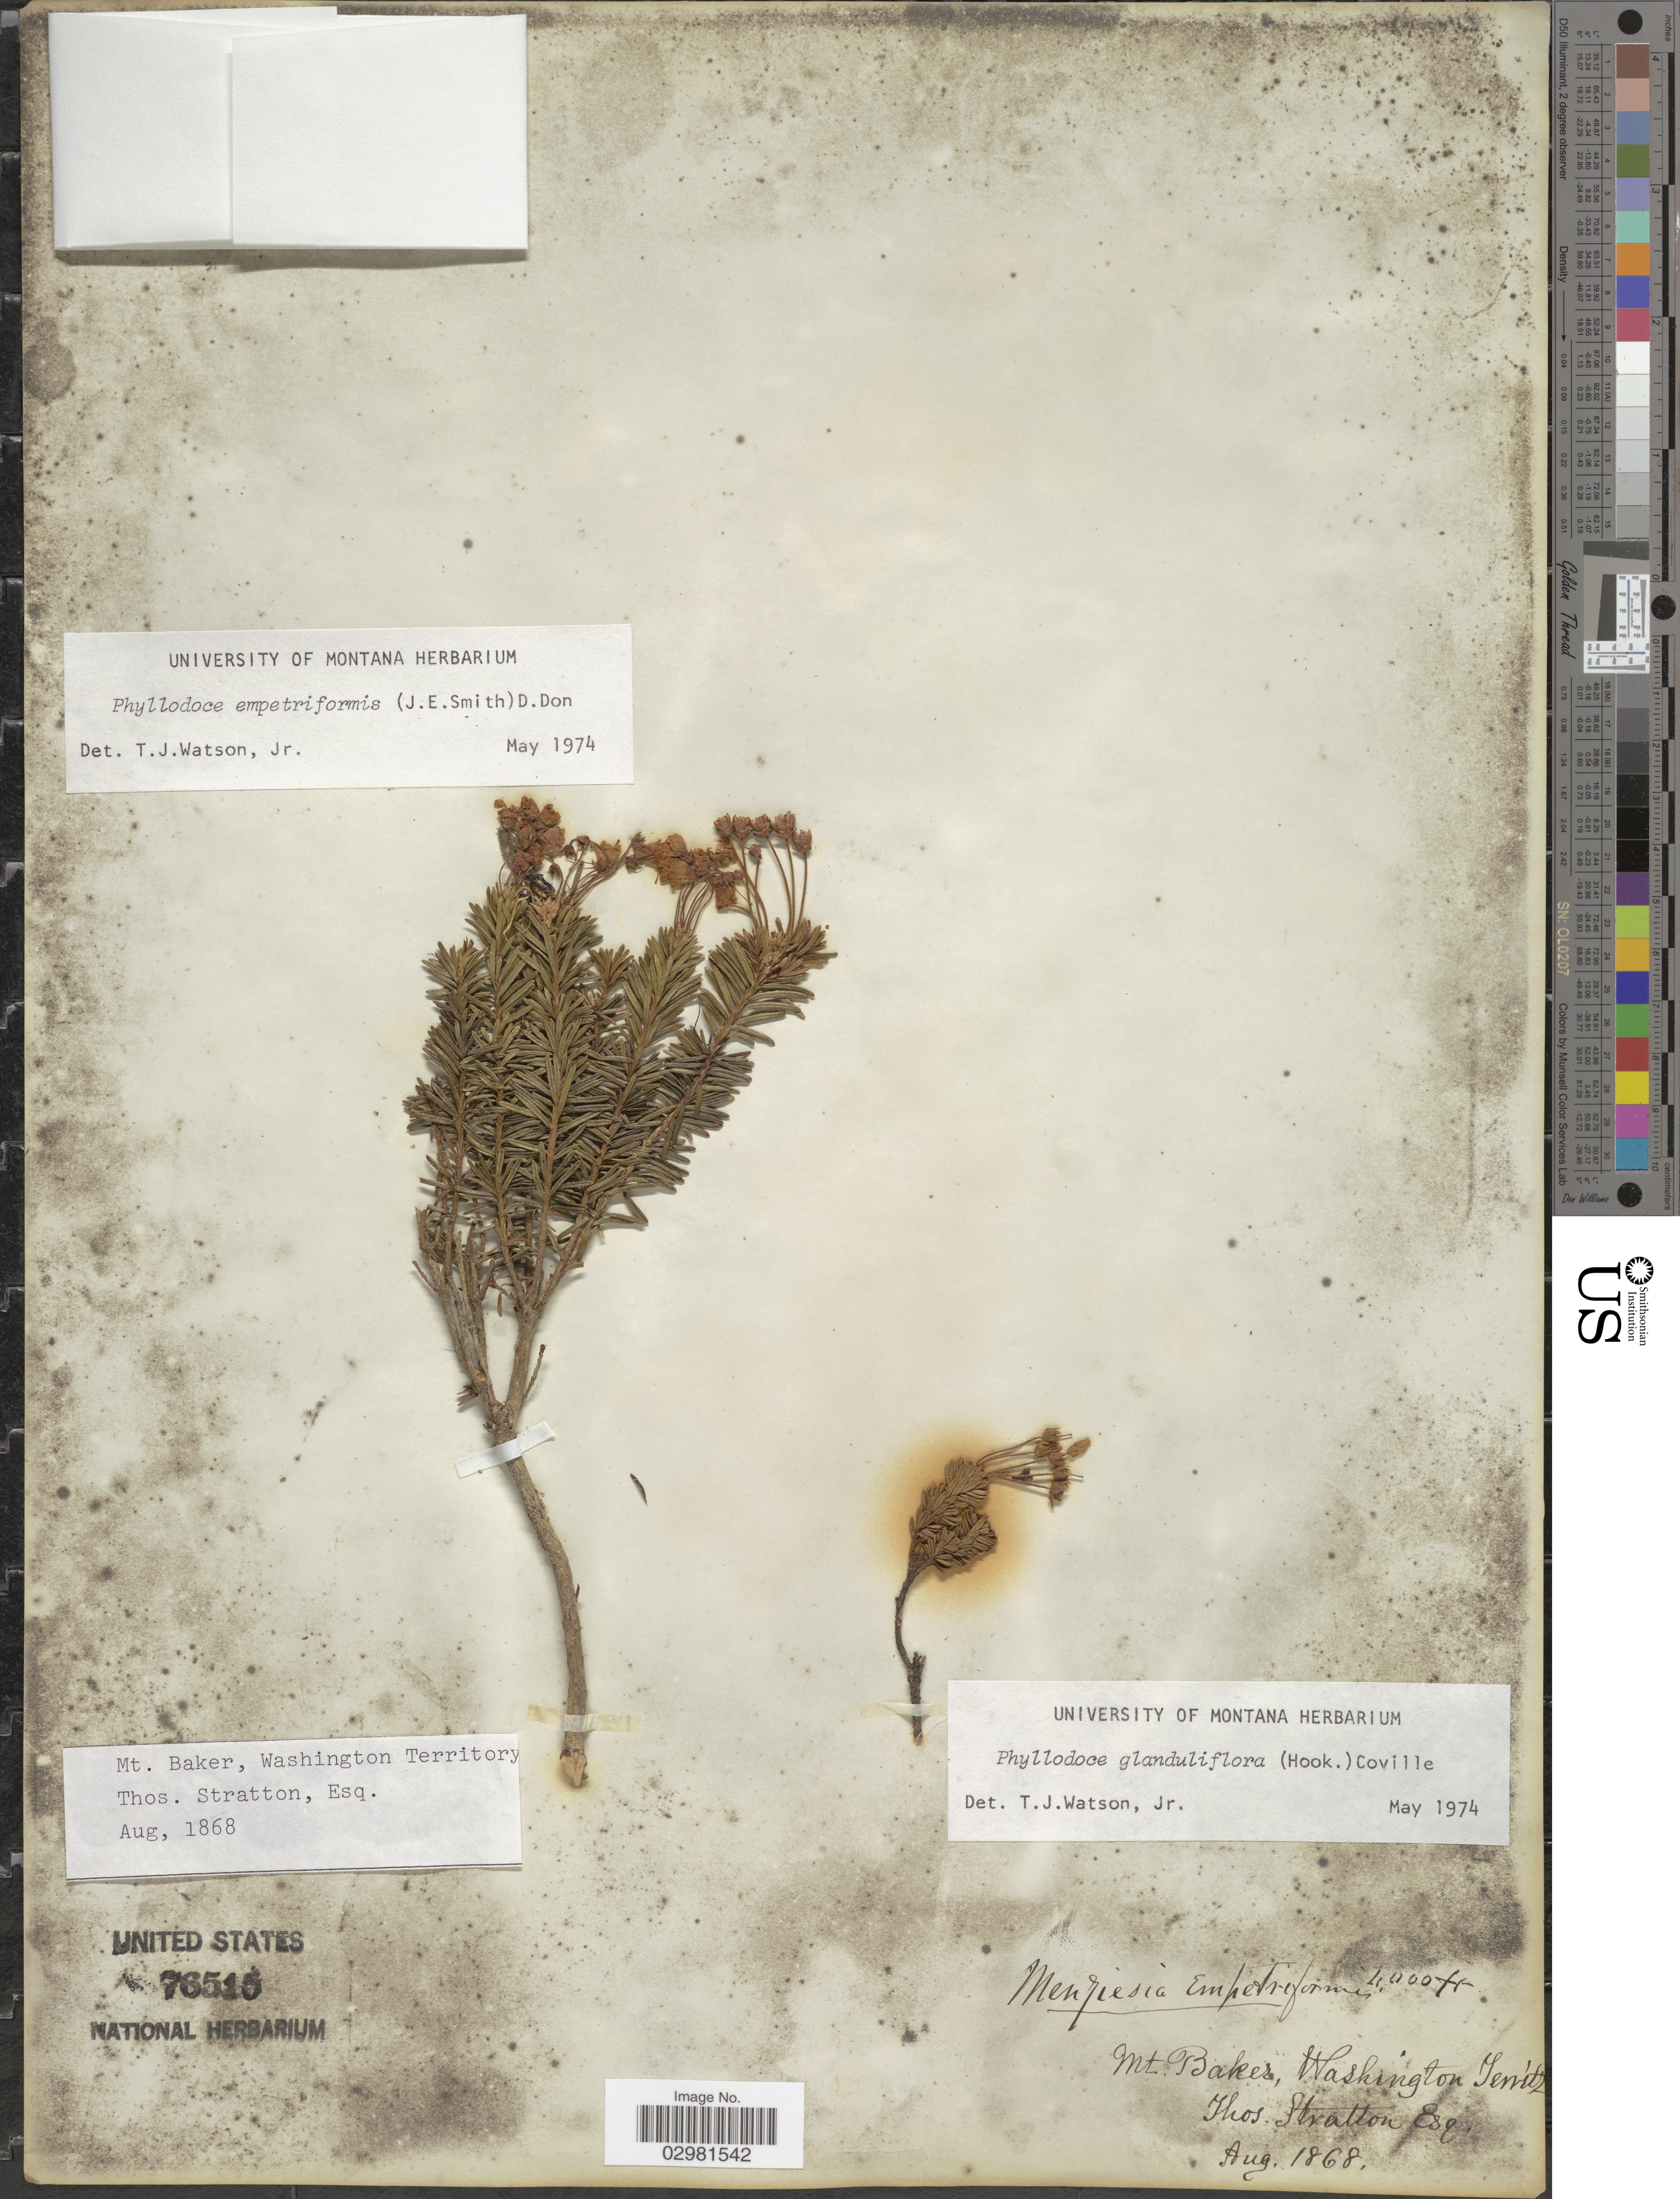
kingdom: Plantae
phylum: Tracheophyta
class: Magnoliopsida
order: Ericales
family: Ericaceae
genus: Phyllodoce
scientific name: Phyllodoce glanduliflora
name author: (Hook.) Coville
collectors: T. Stratton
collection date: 1868-08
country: United States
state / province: Washington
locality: Mt. Baker, Washington Territz.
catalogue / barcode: US 76515